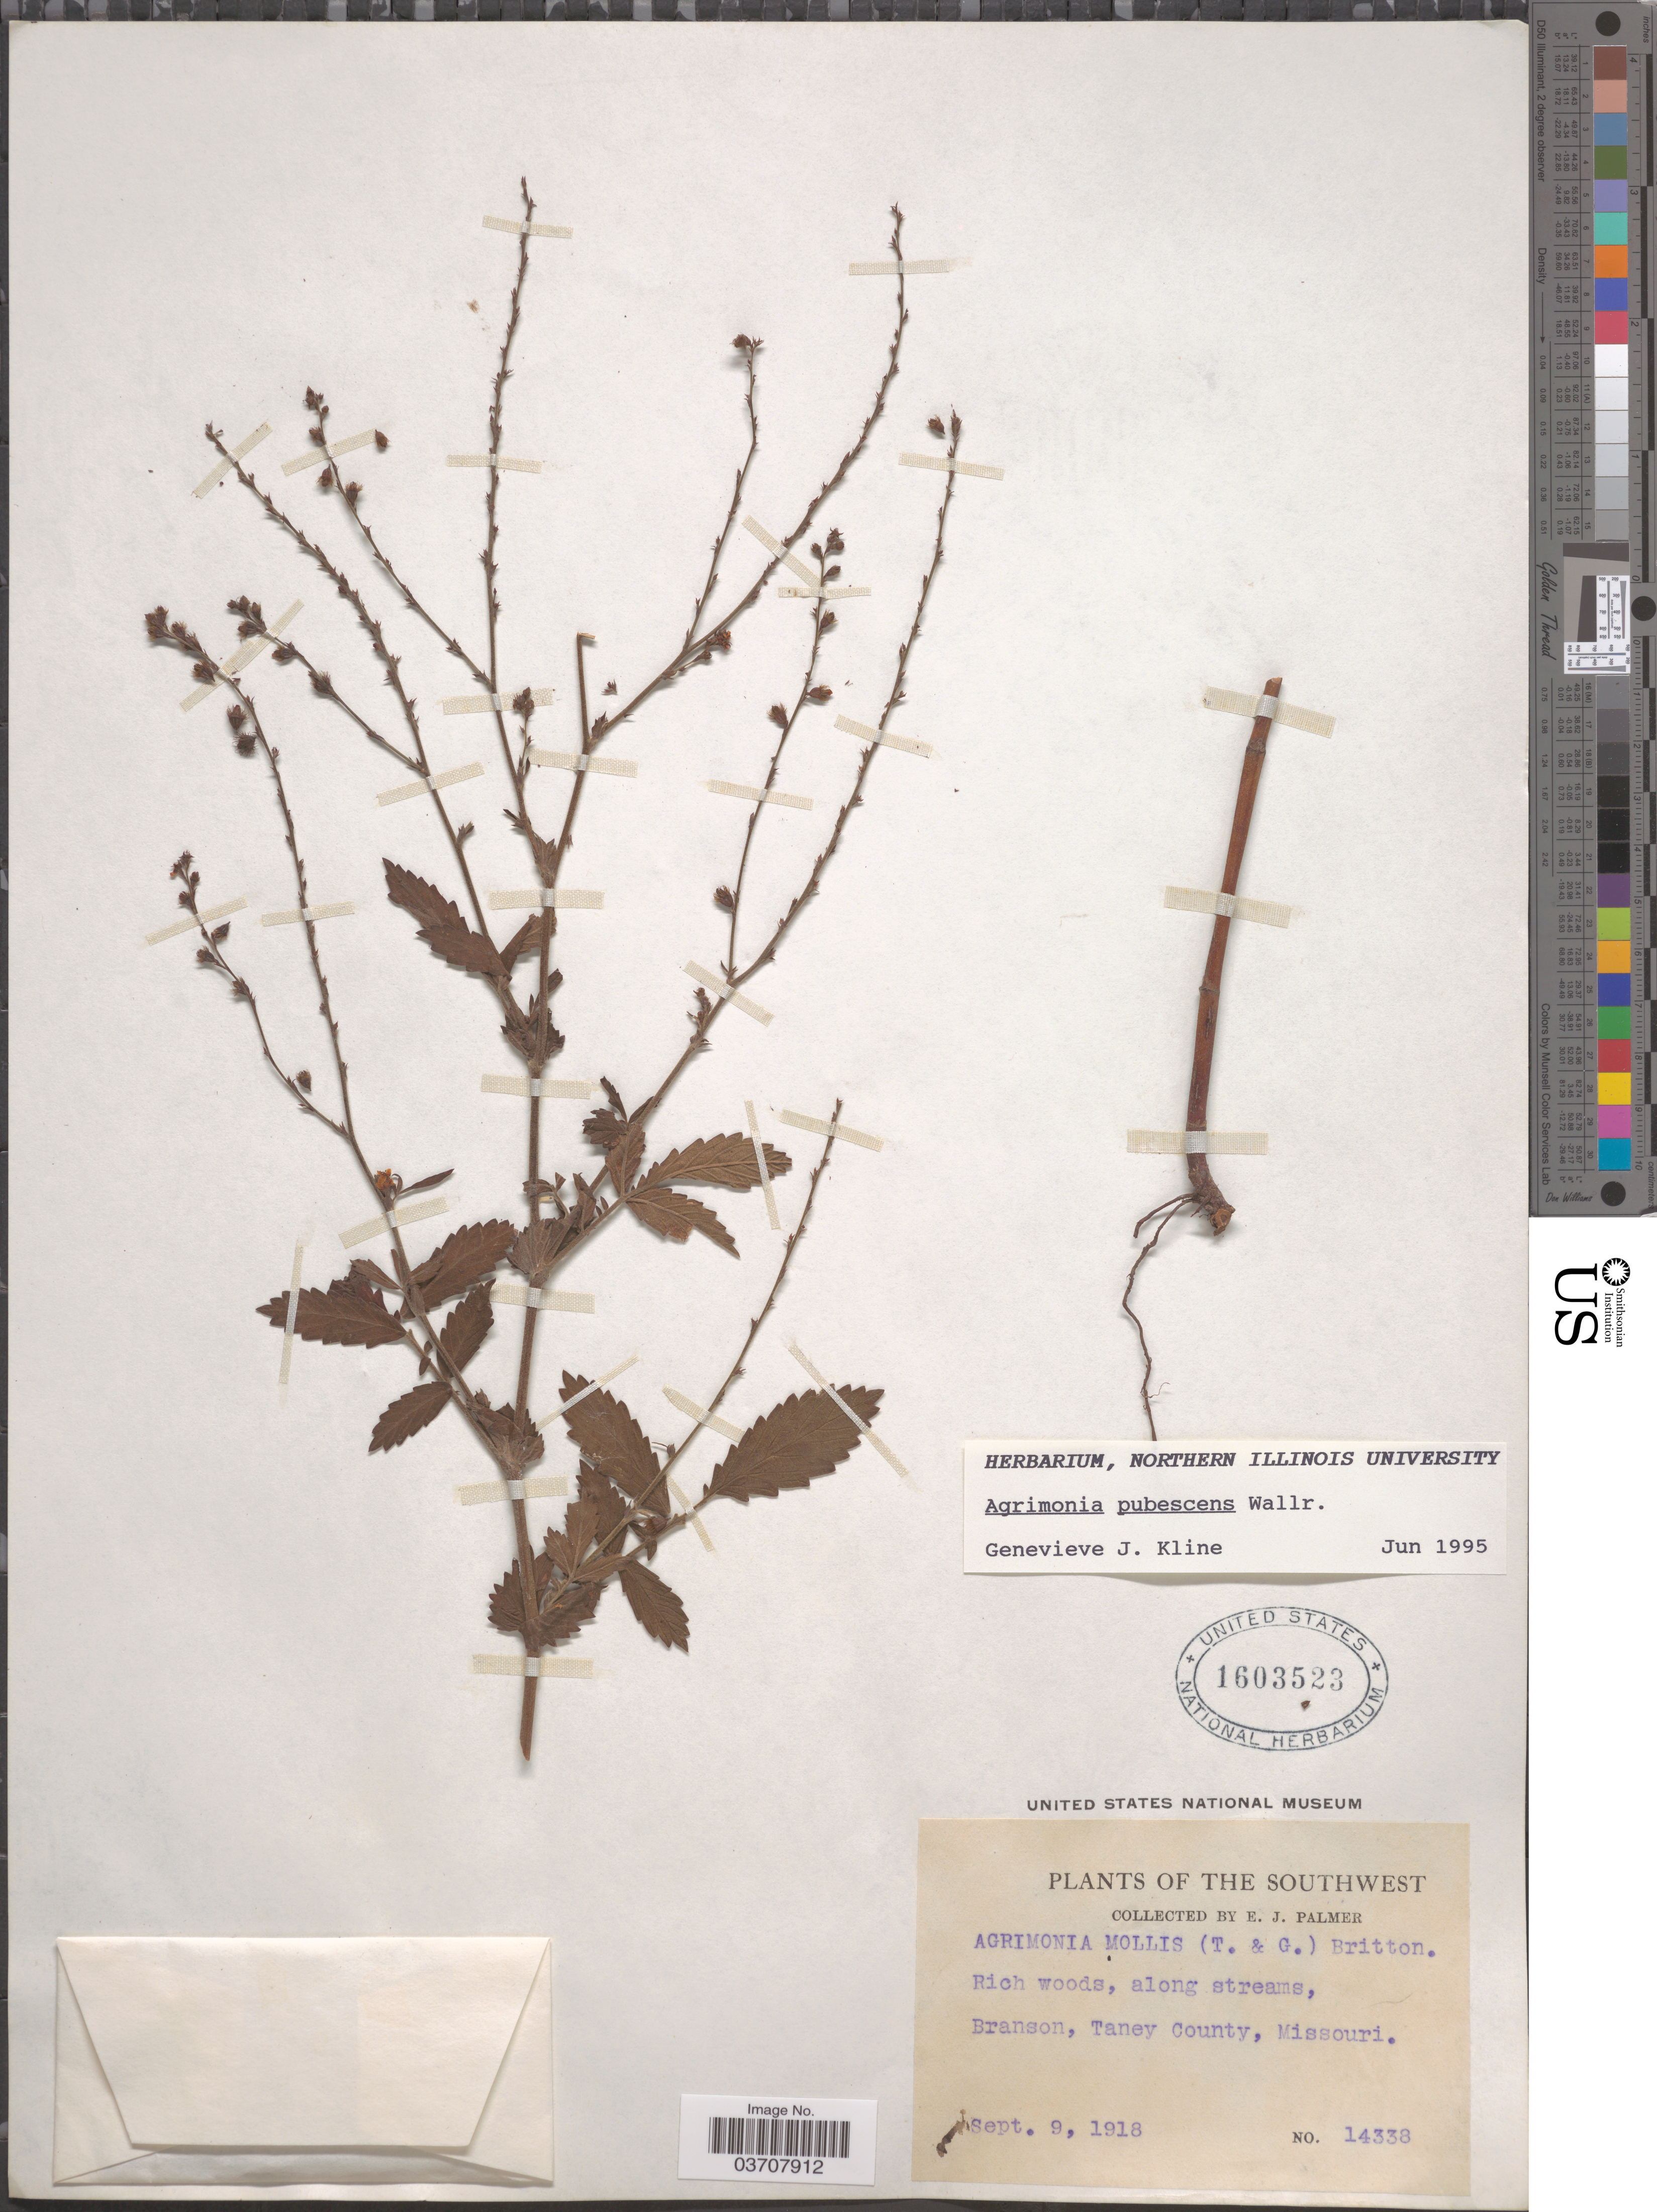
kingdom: Plantae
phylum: Tracheophyta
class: Magnoliopsida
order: Rosales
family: Rosaceae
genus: Agrimonia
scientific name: Agrimonia pubescens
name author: Wallr.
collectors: E. J. Palmer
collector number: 14338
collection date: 1918-04-09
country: United States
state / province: Missouri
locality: The Southwest. Branson, Taney County.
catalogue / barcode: US 1603523